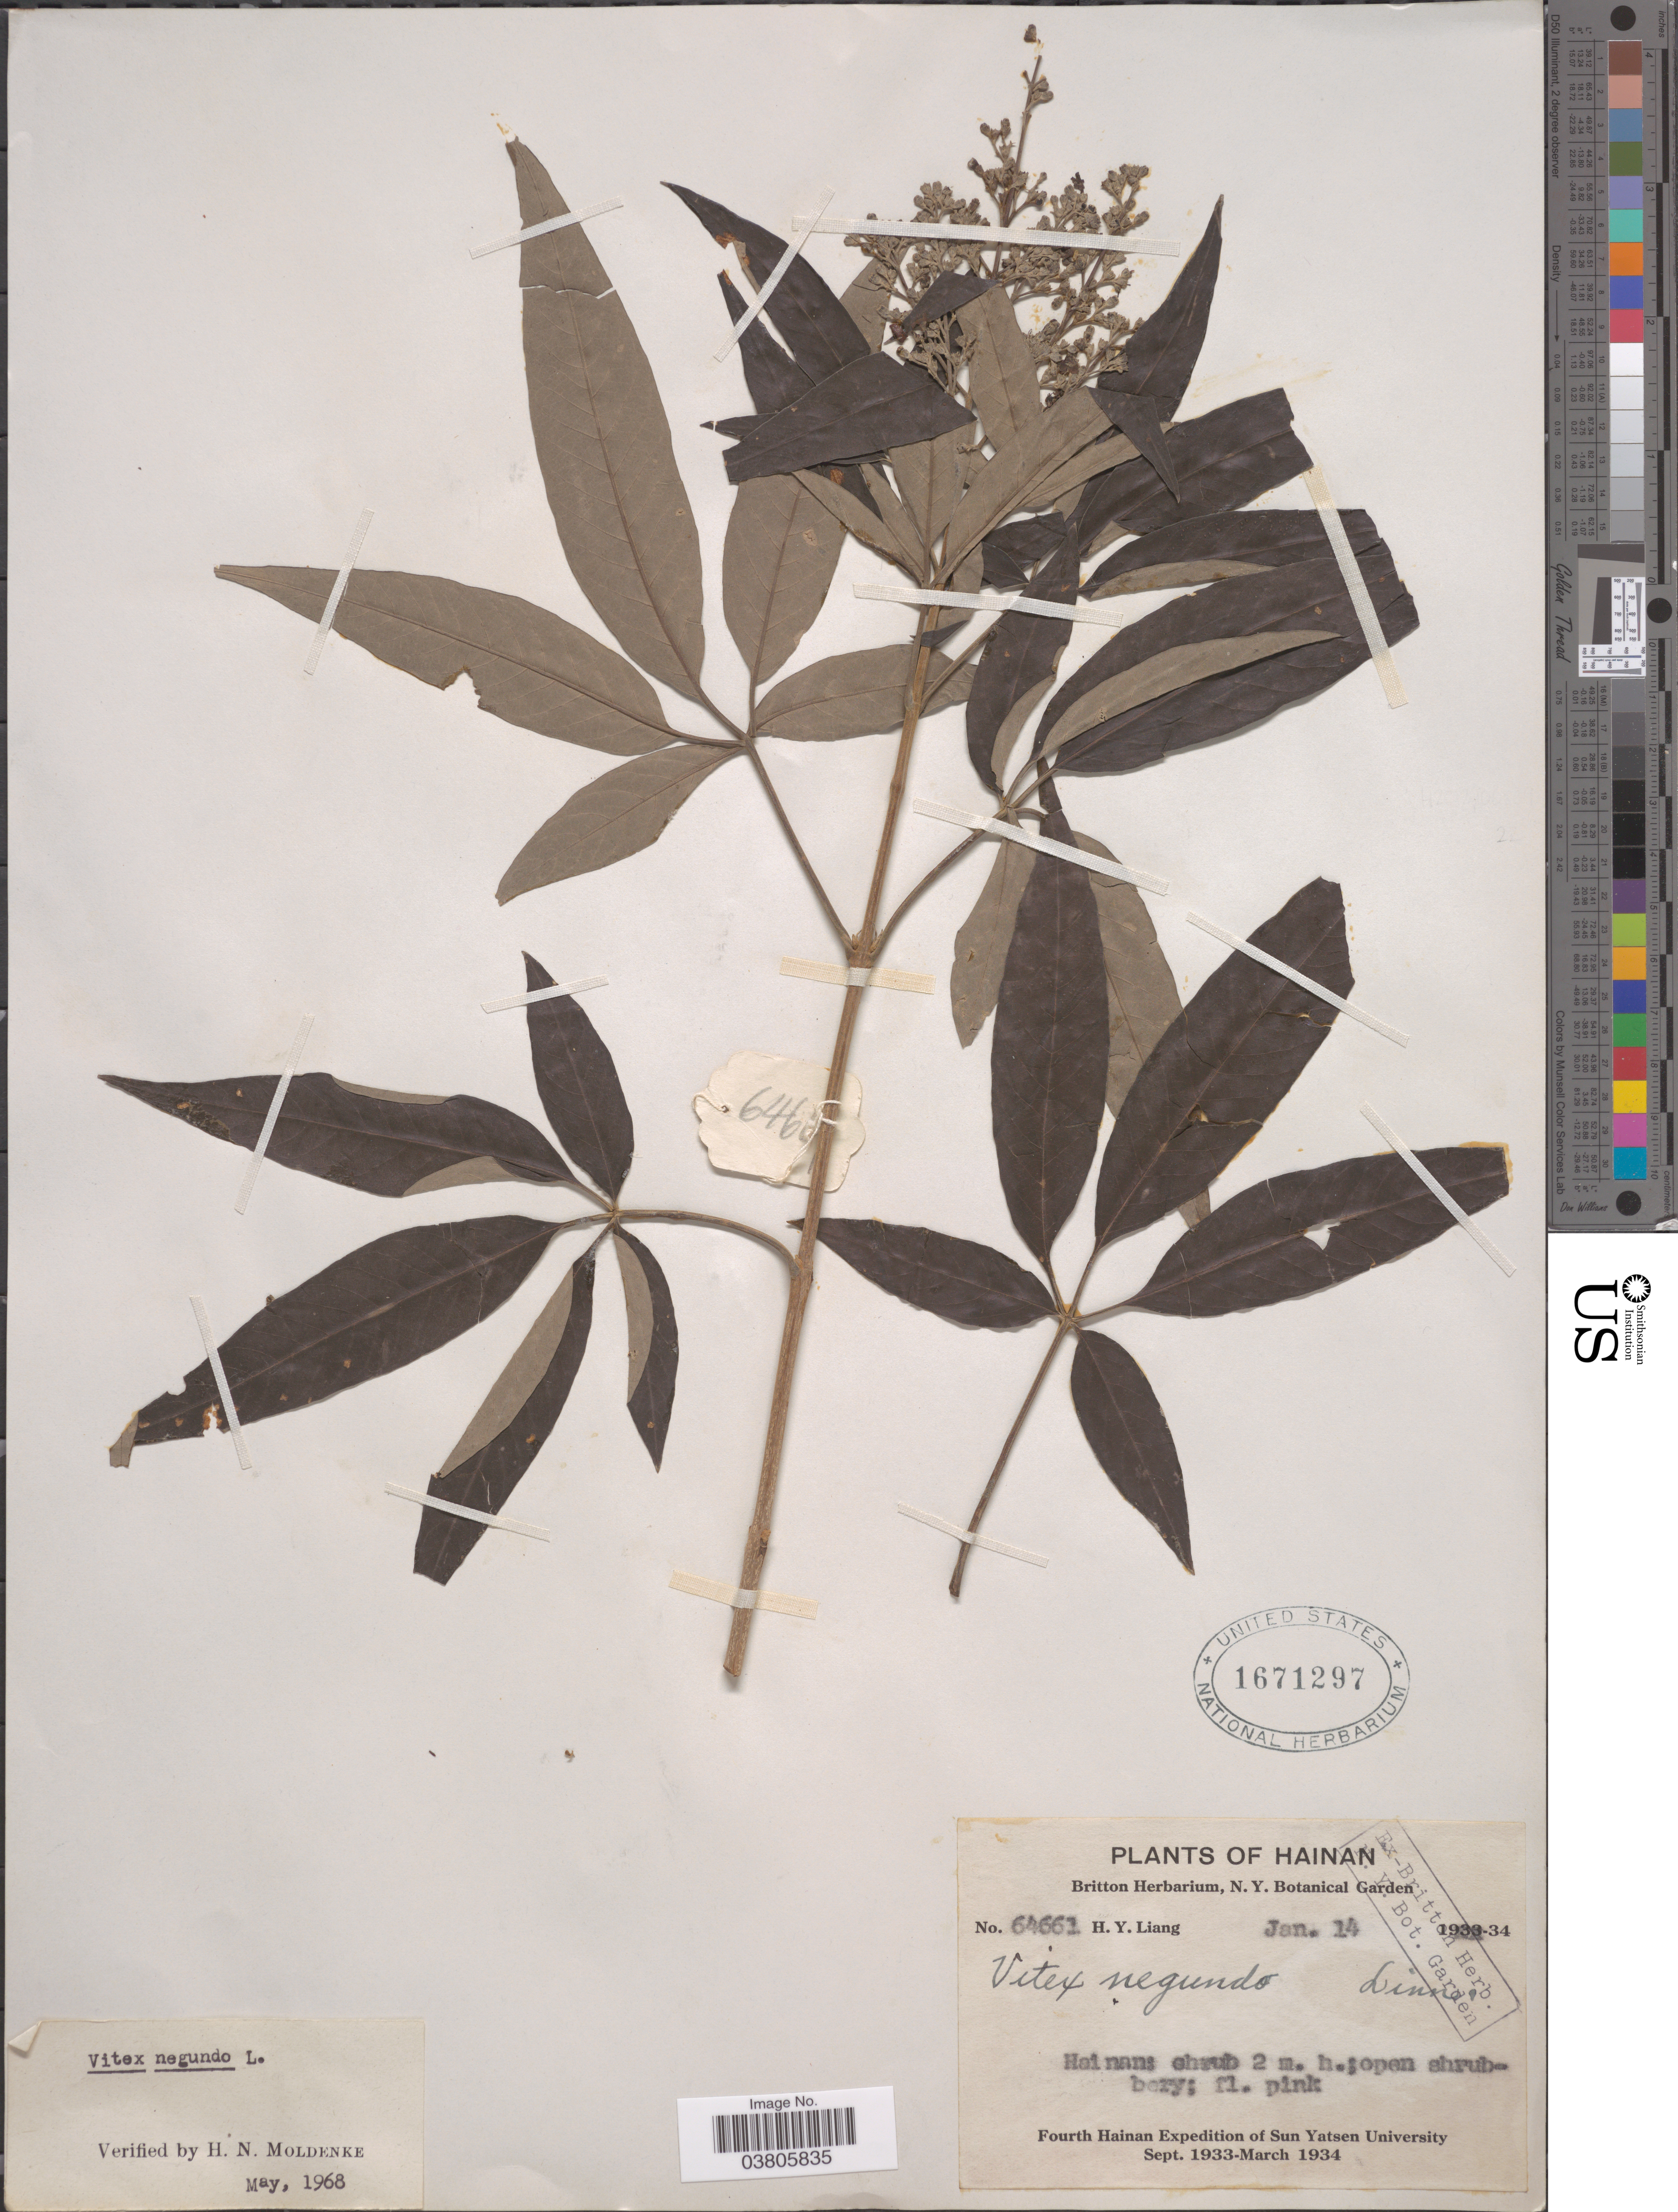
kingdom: Plantae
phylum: Tracheophyta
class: Magnoliopsida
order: Lamiales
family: Lamiaceae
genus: Vitex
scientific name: Vitex negundo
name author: L.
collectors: H. Y. Liang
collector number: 64661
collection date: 1934-01-14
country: China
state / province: Hainan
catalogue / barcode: US 1671297